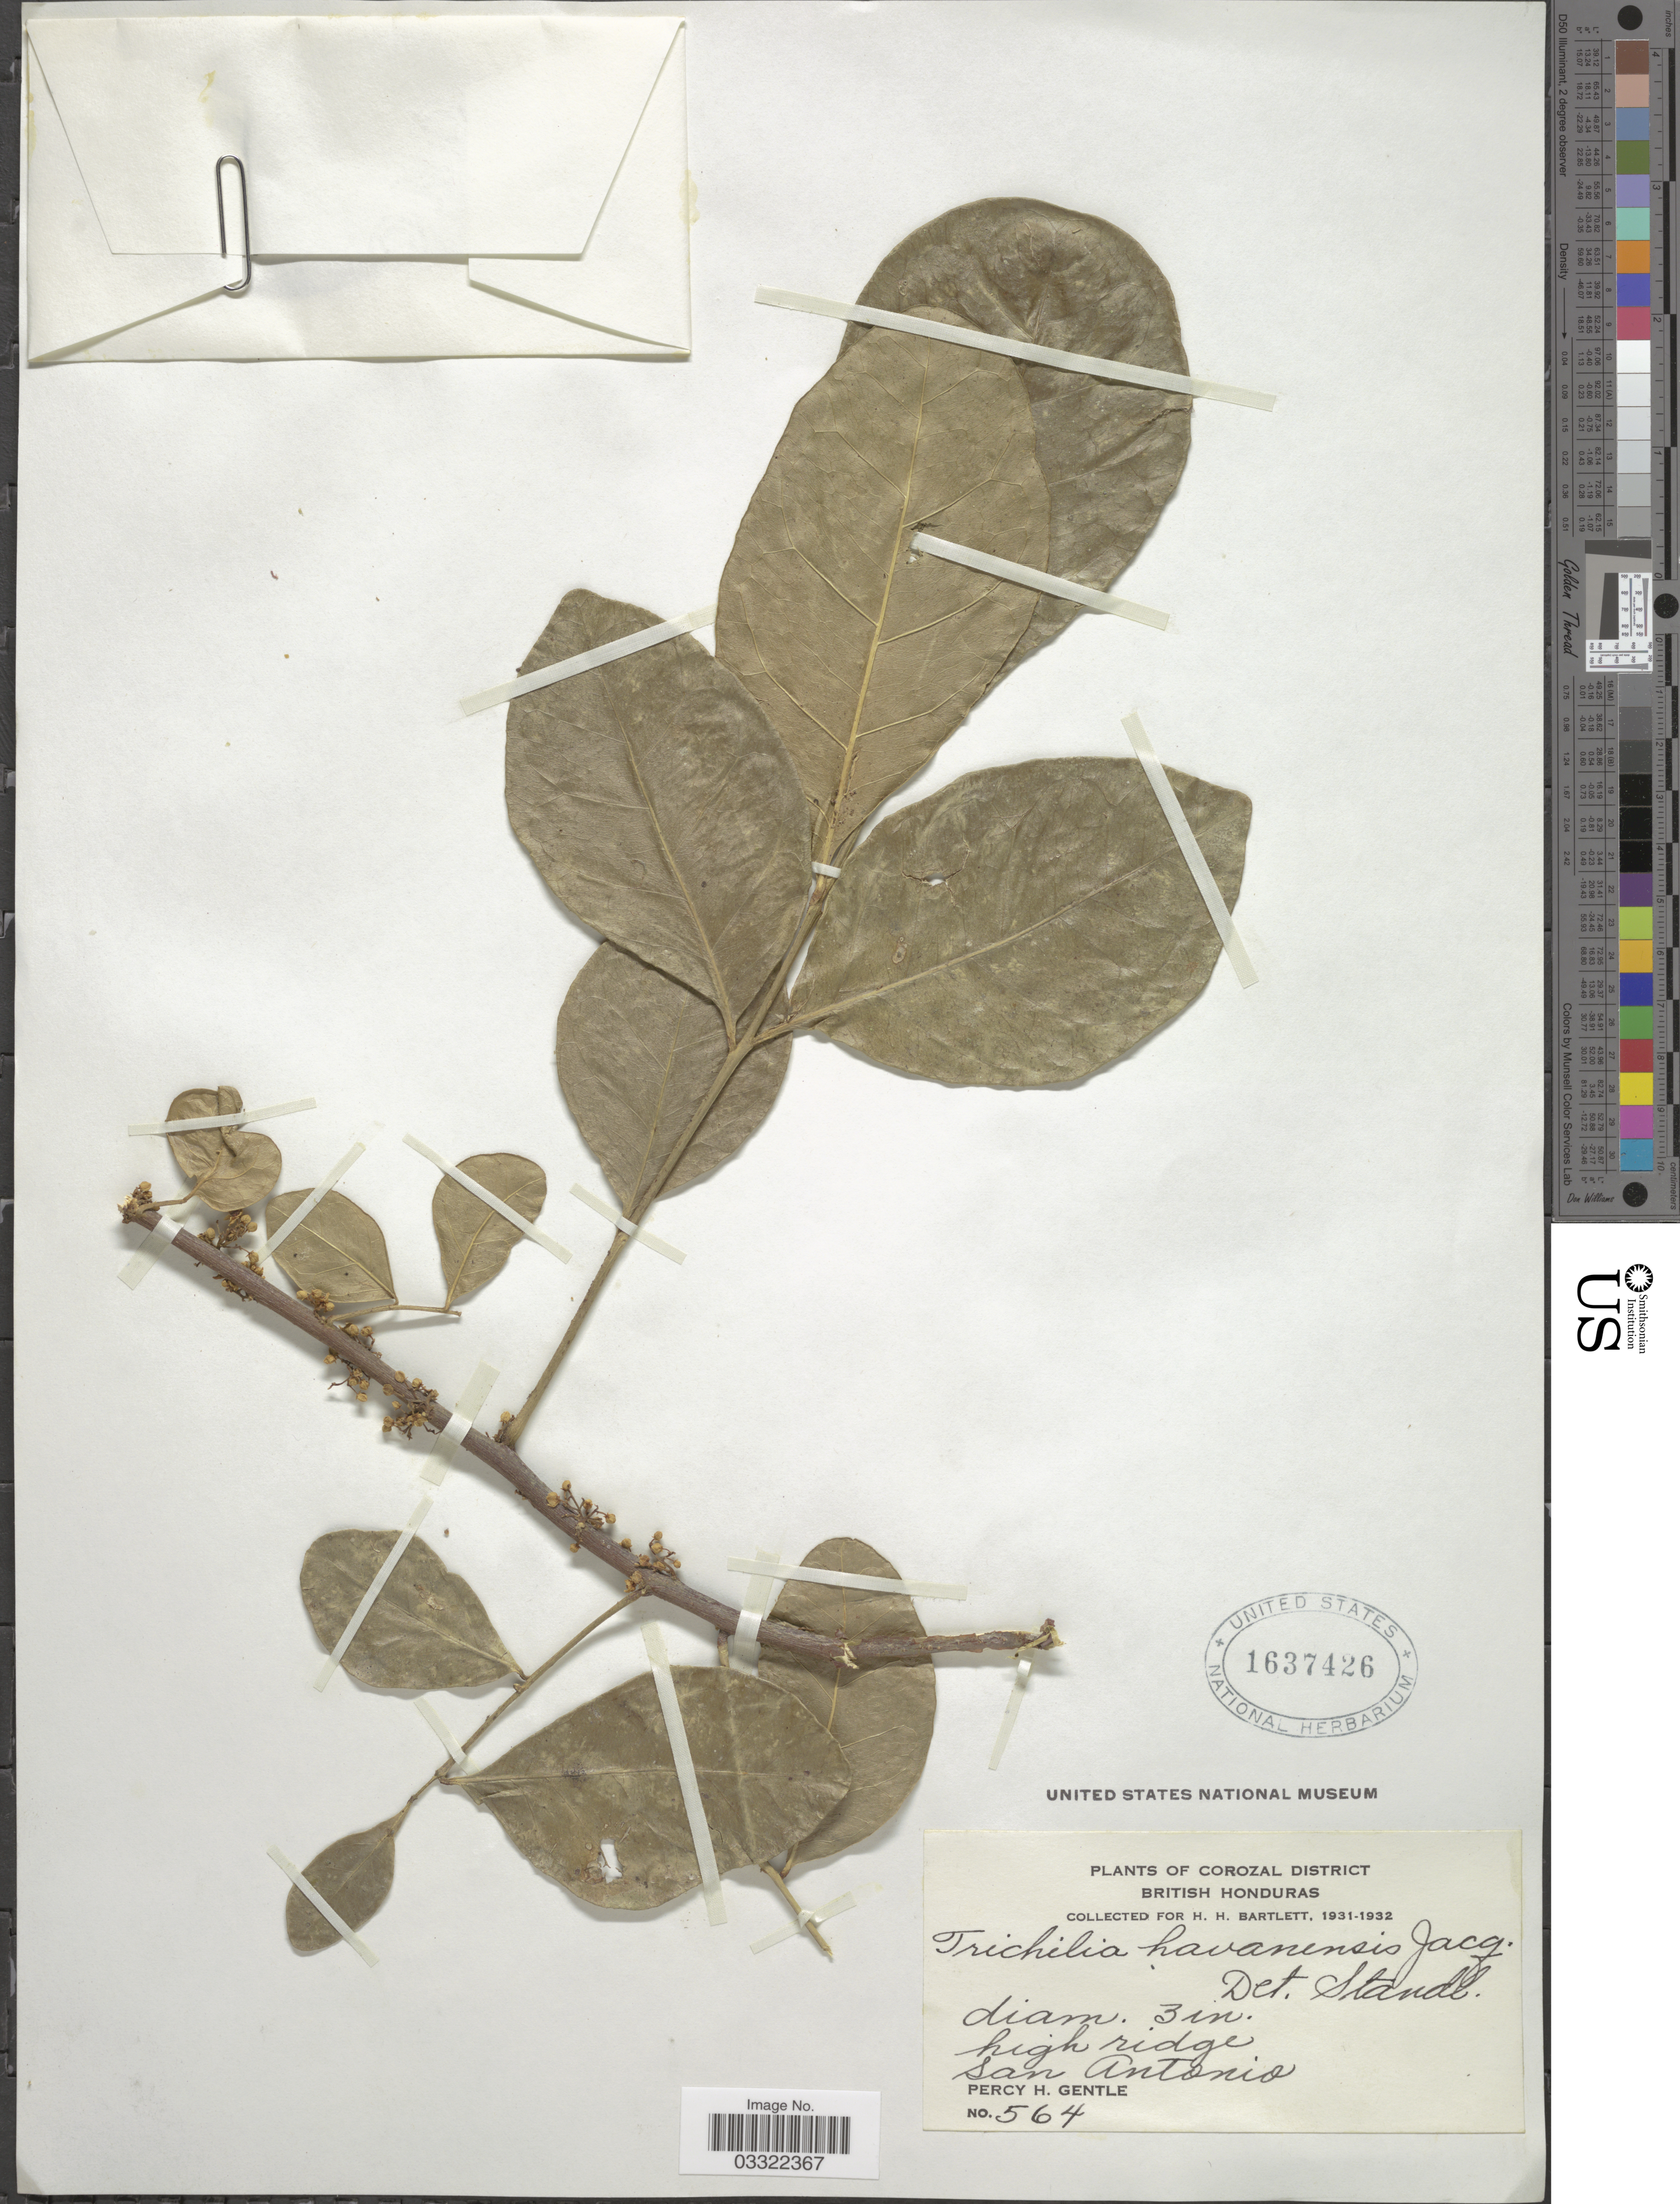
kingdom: Plantae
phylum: Tracheophyta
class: Magnoliopsida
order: Sapindales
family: Meliaceae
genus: Trichilia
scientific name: Trichilia havanensis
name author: Jacq.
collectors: P. H. Gentle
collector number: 564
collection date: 1931/1932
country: Belize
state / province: Corozal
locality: Corozal District. British Honduras. San Antonio.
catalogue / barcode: US 1637426